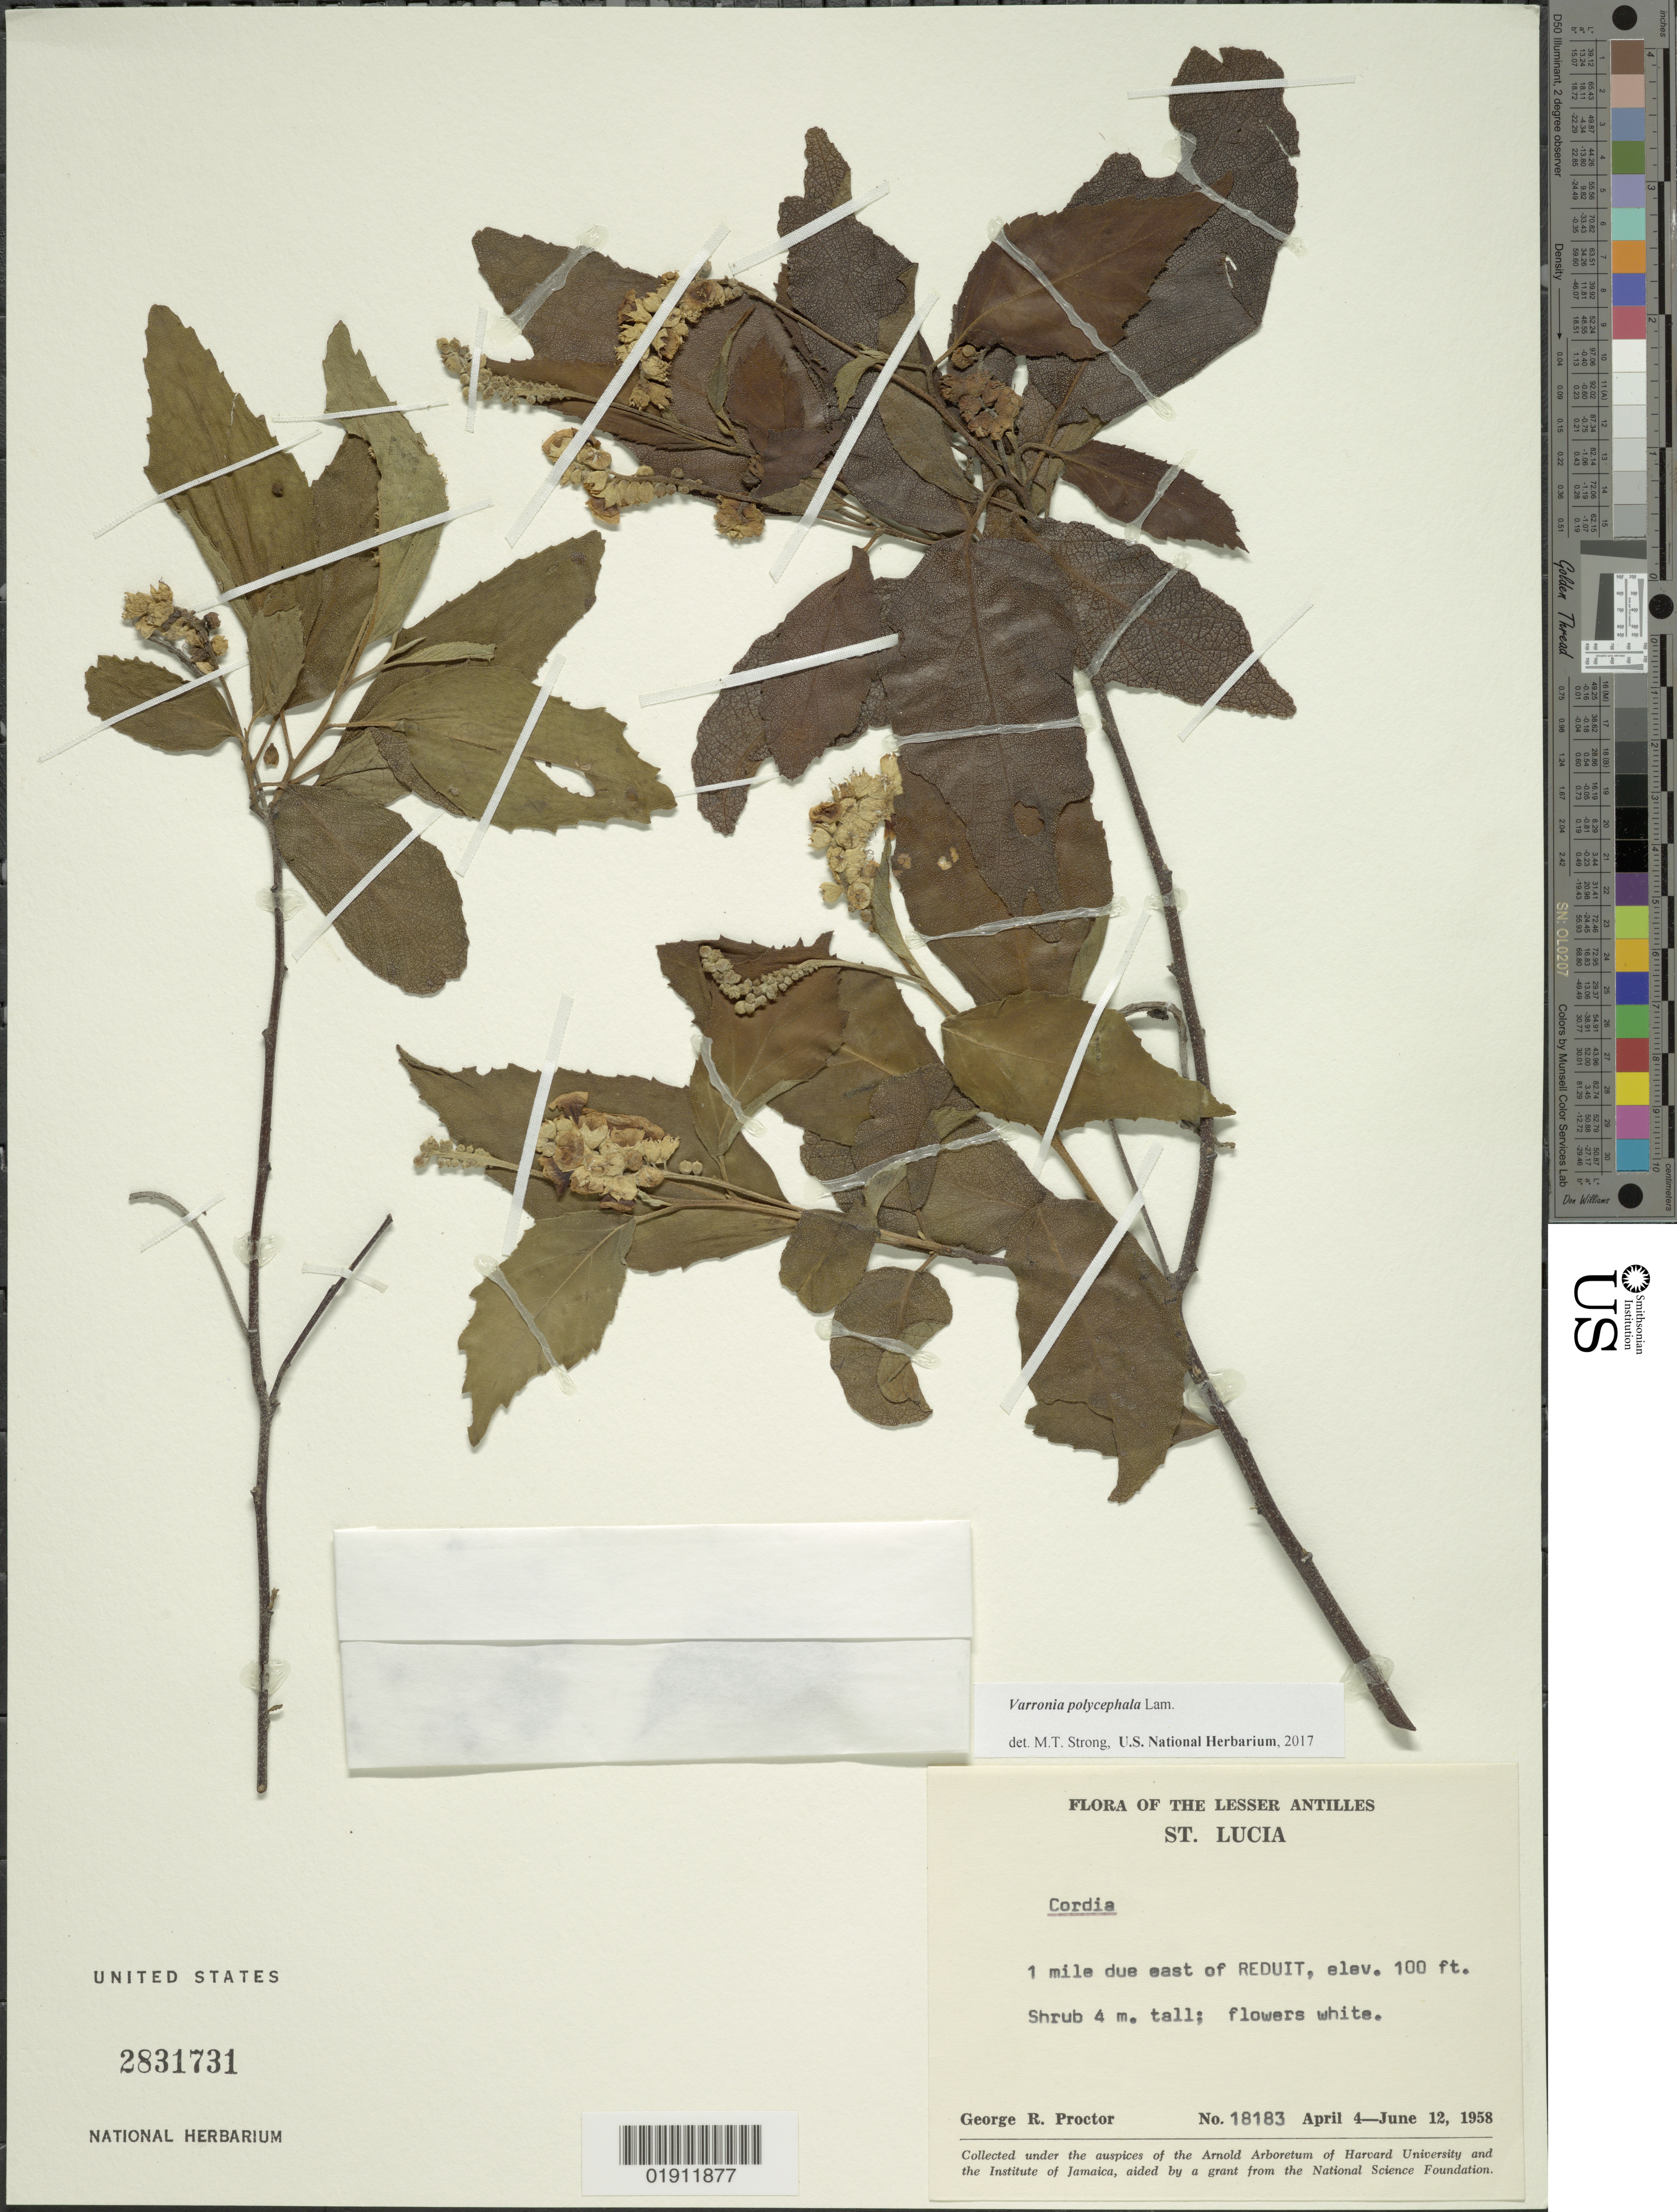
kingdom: Plantae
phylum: Tracheophyta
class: Magnoliopsida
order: Boraginales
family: Cordiaceae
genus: Varronia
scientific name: Varronia polycephala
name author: Lam.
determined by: Strong, M. T., (US), Smithsonian Institution - National Museum of Natural History (UNITED STATES)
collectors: G. R. Proctor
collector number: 18183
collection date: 1958-04-04/1958-06-12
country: St. Christopher-Nevis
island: Saint Lucia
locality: Reduit, 1 mile due east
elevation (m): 30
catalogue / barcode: US 2831731